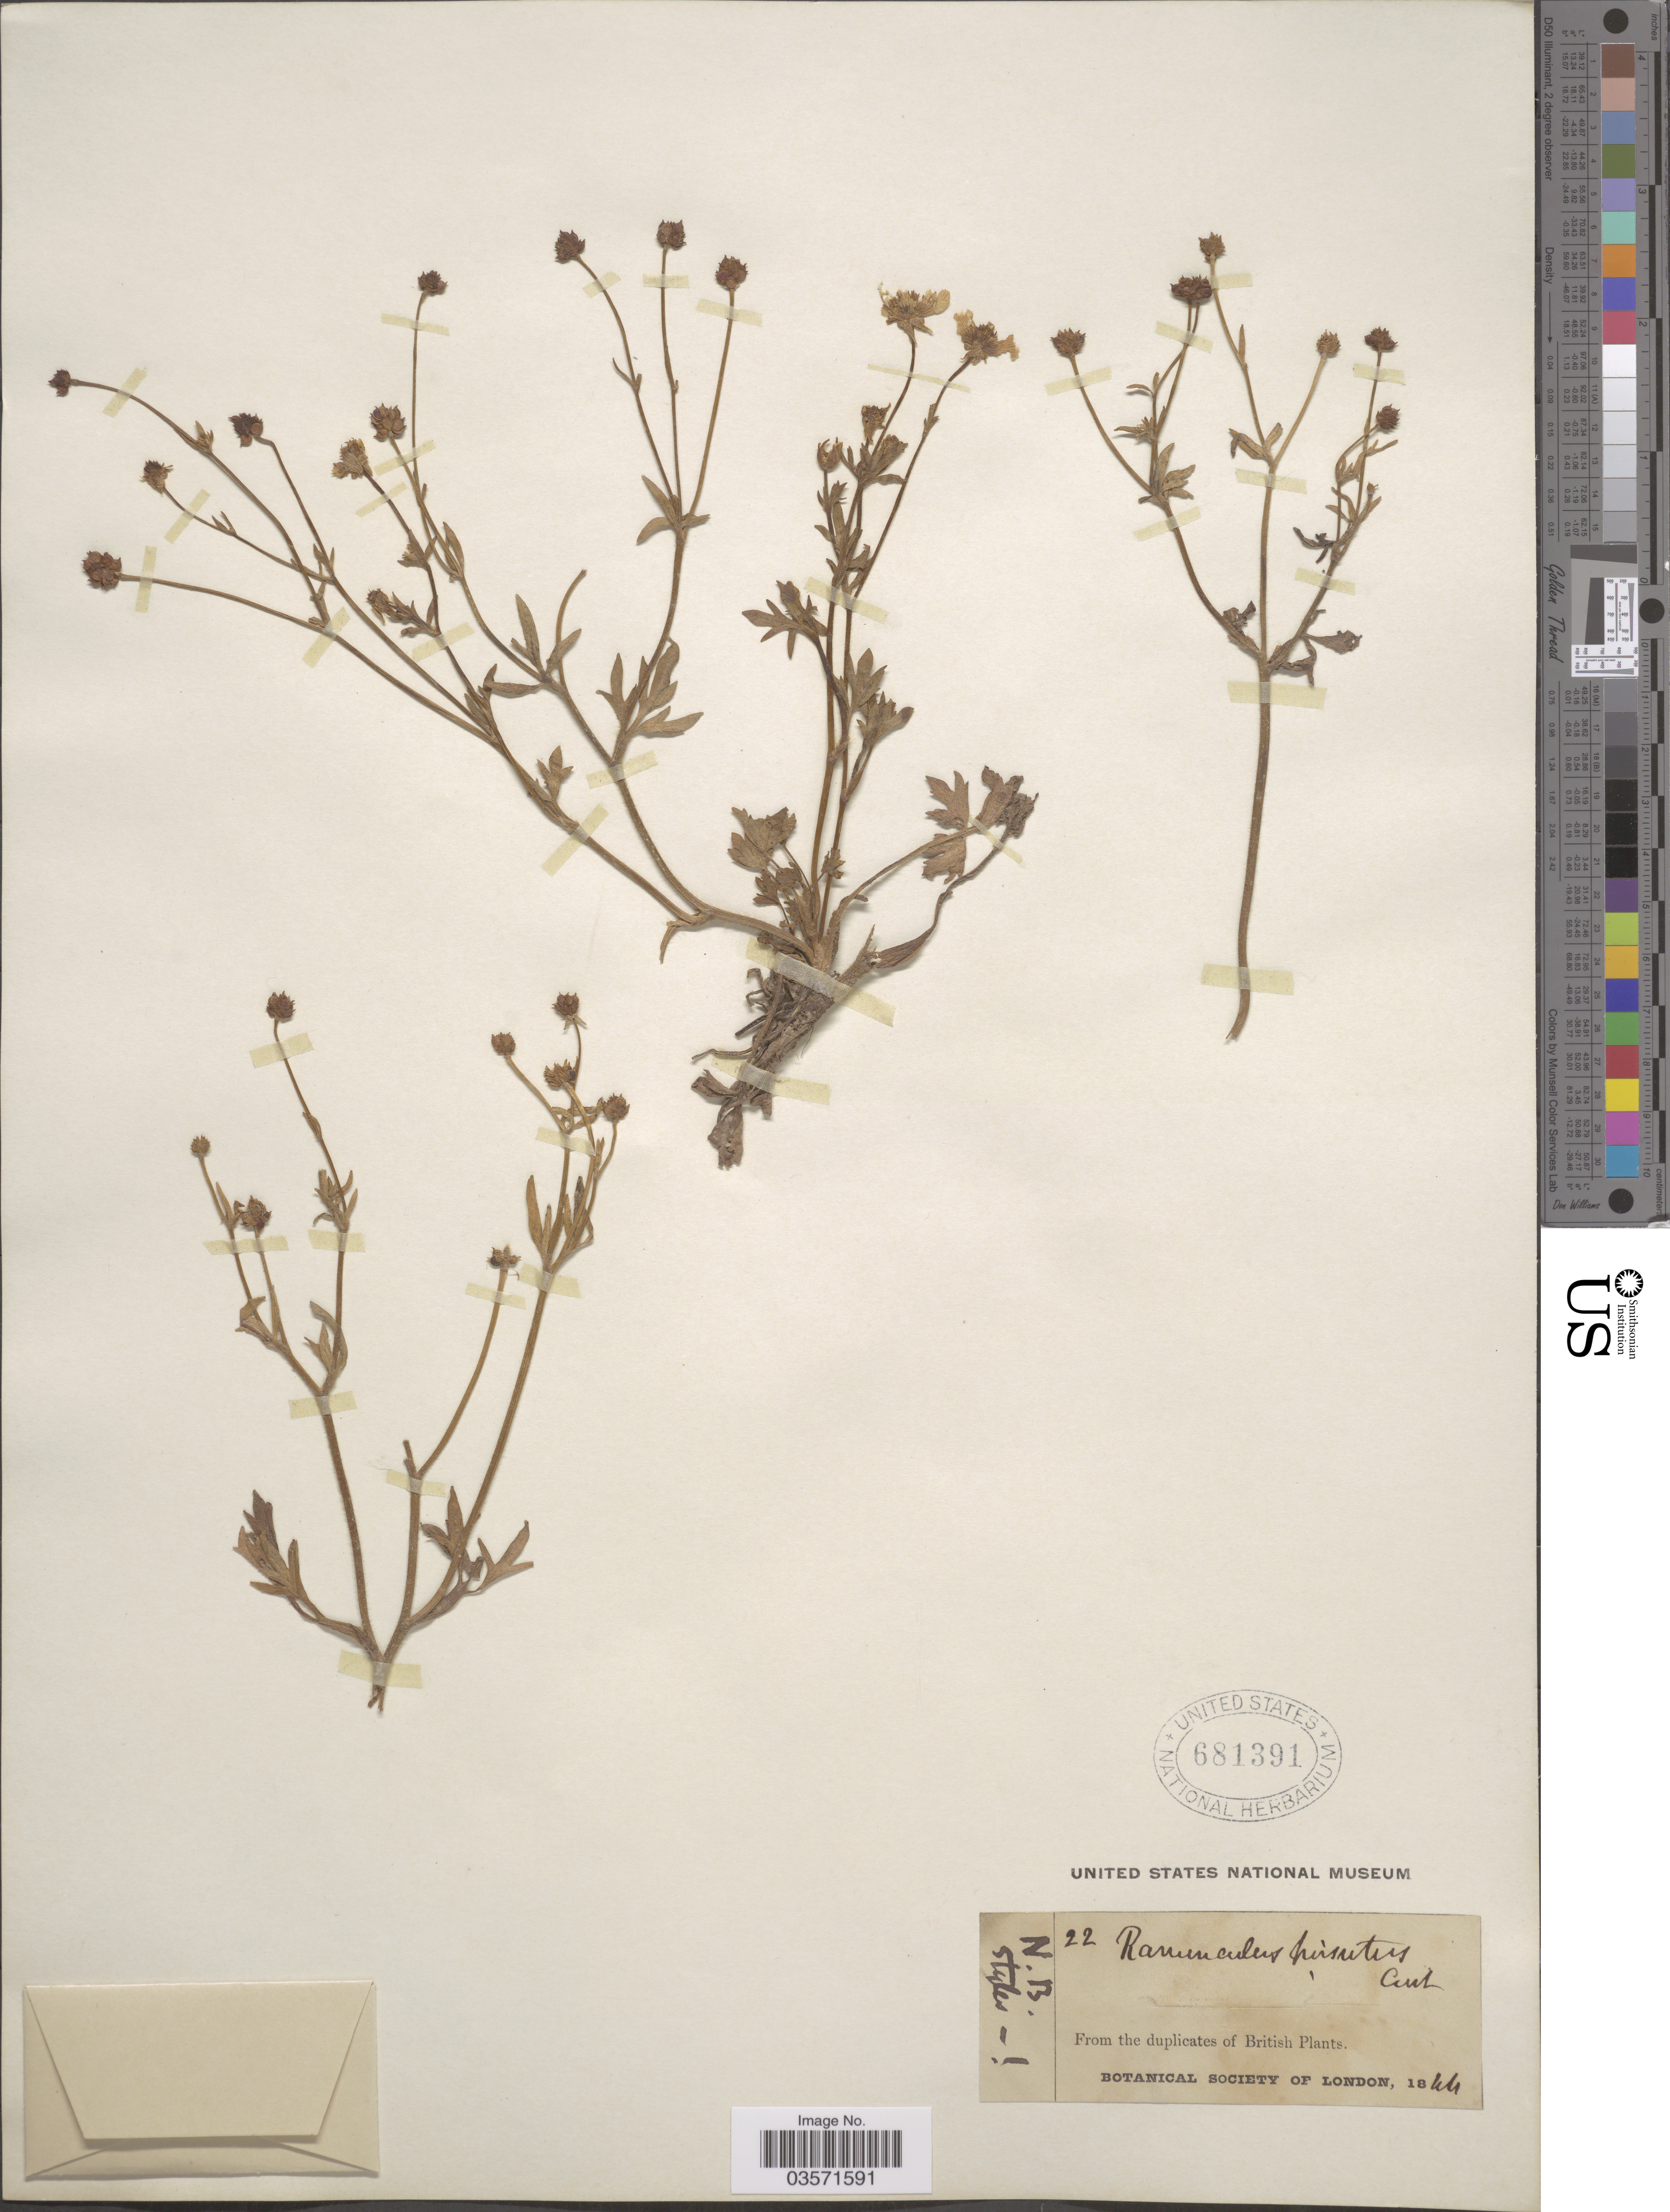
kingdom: Plantae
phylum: Tracheophyta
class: Magnoliopsida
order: Ranunculales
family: Ranunculaceae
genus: Ranunculus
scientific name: Ranunculus hirsutus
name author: Curtis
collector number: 22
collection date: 1866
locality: From the duplicates of British Plants. Botanical Society of London. [unsure placement]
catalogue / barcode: US 681391